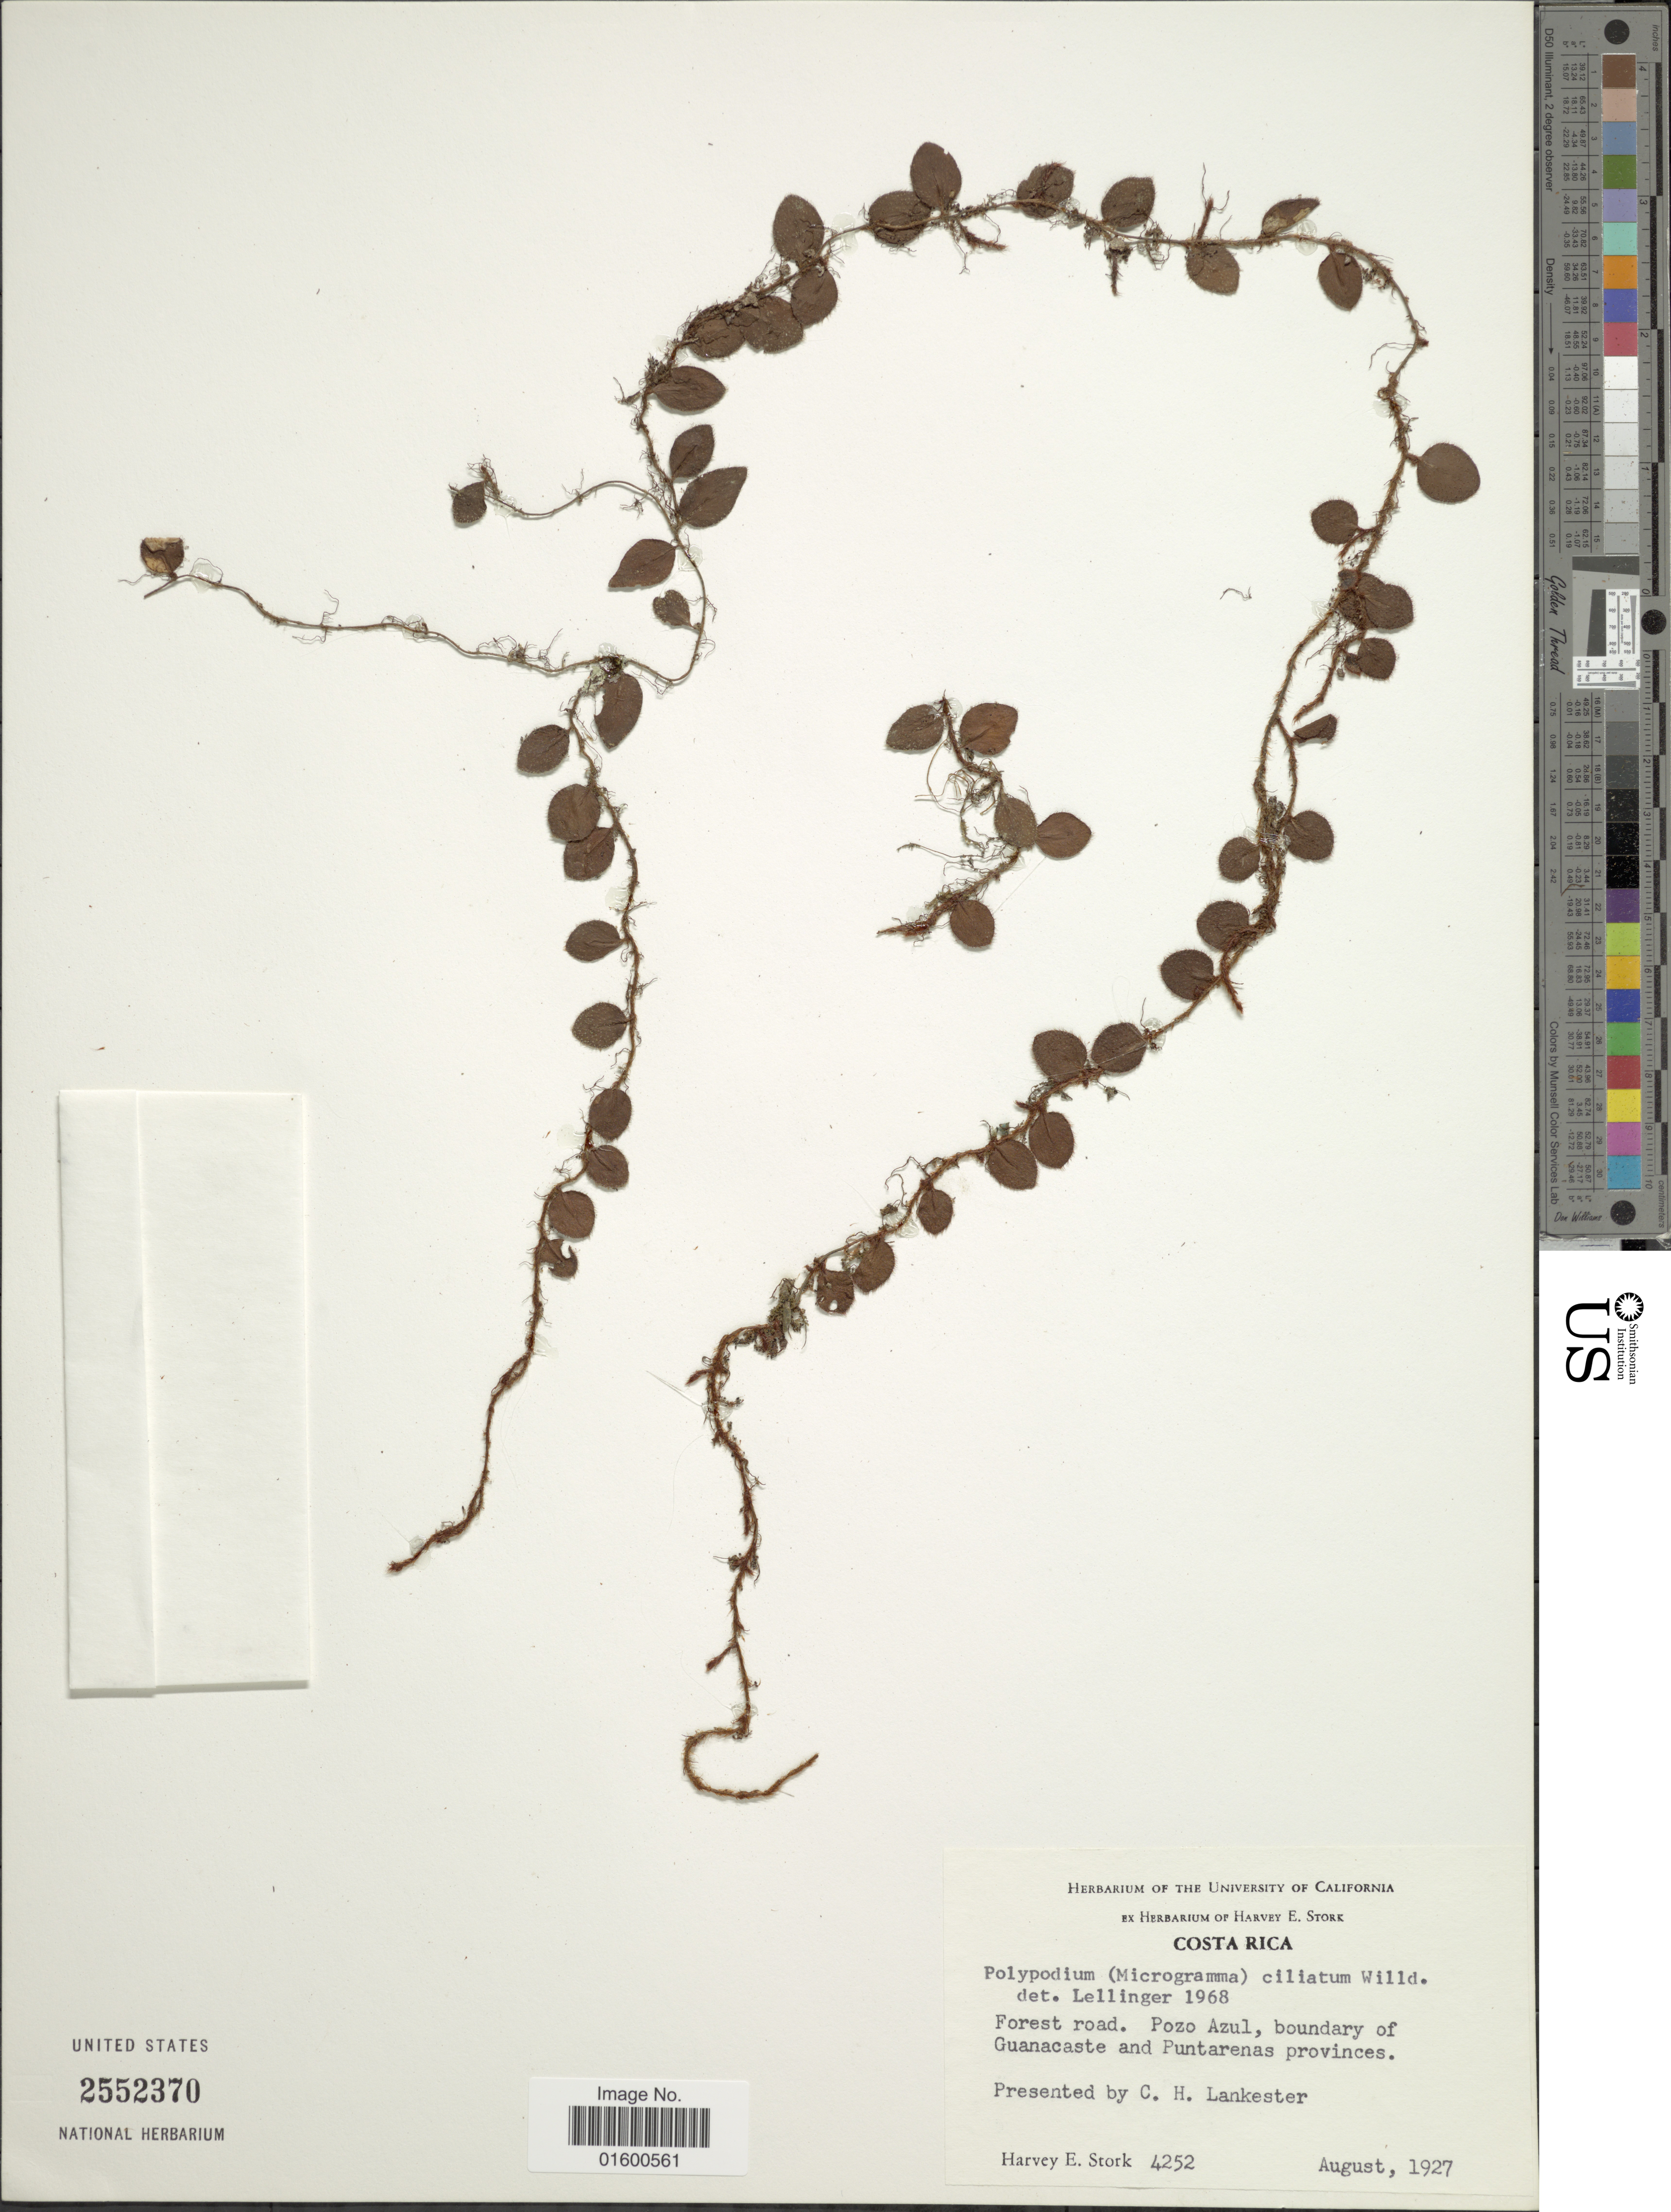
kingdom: Plantae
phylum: Tracheophyta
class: Polypodiopsida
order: Polypodiales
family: Polypodiaceae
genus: Microgramma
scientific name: Microgramma reptans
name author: (Cav.) A.R. Sm.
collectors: H. E. Stork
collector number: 4252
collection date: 1927-08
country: Costa Rica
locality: Forest road, Pozo Azul, boundary of Guanacaste and Puntarenas provinces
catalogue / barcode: US 2552370